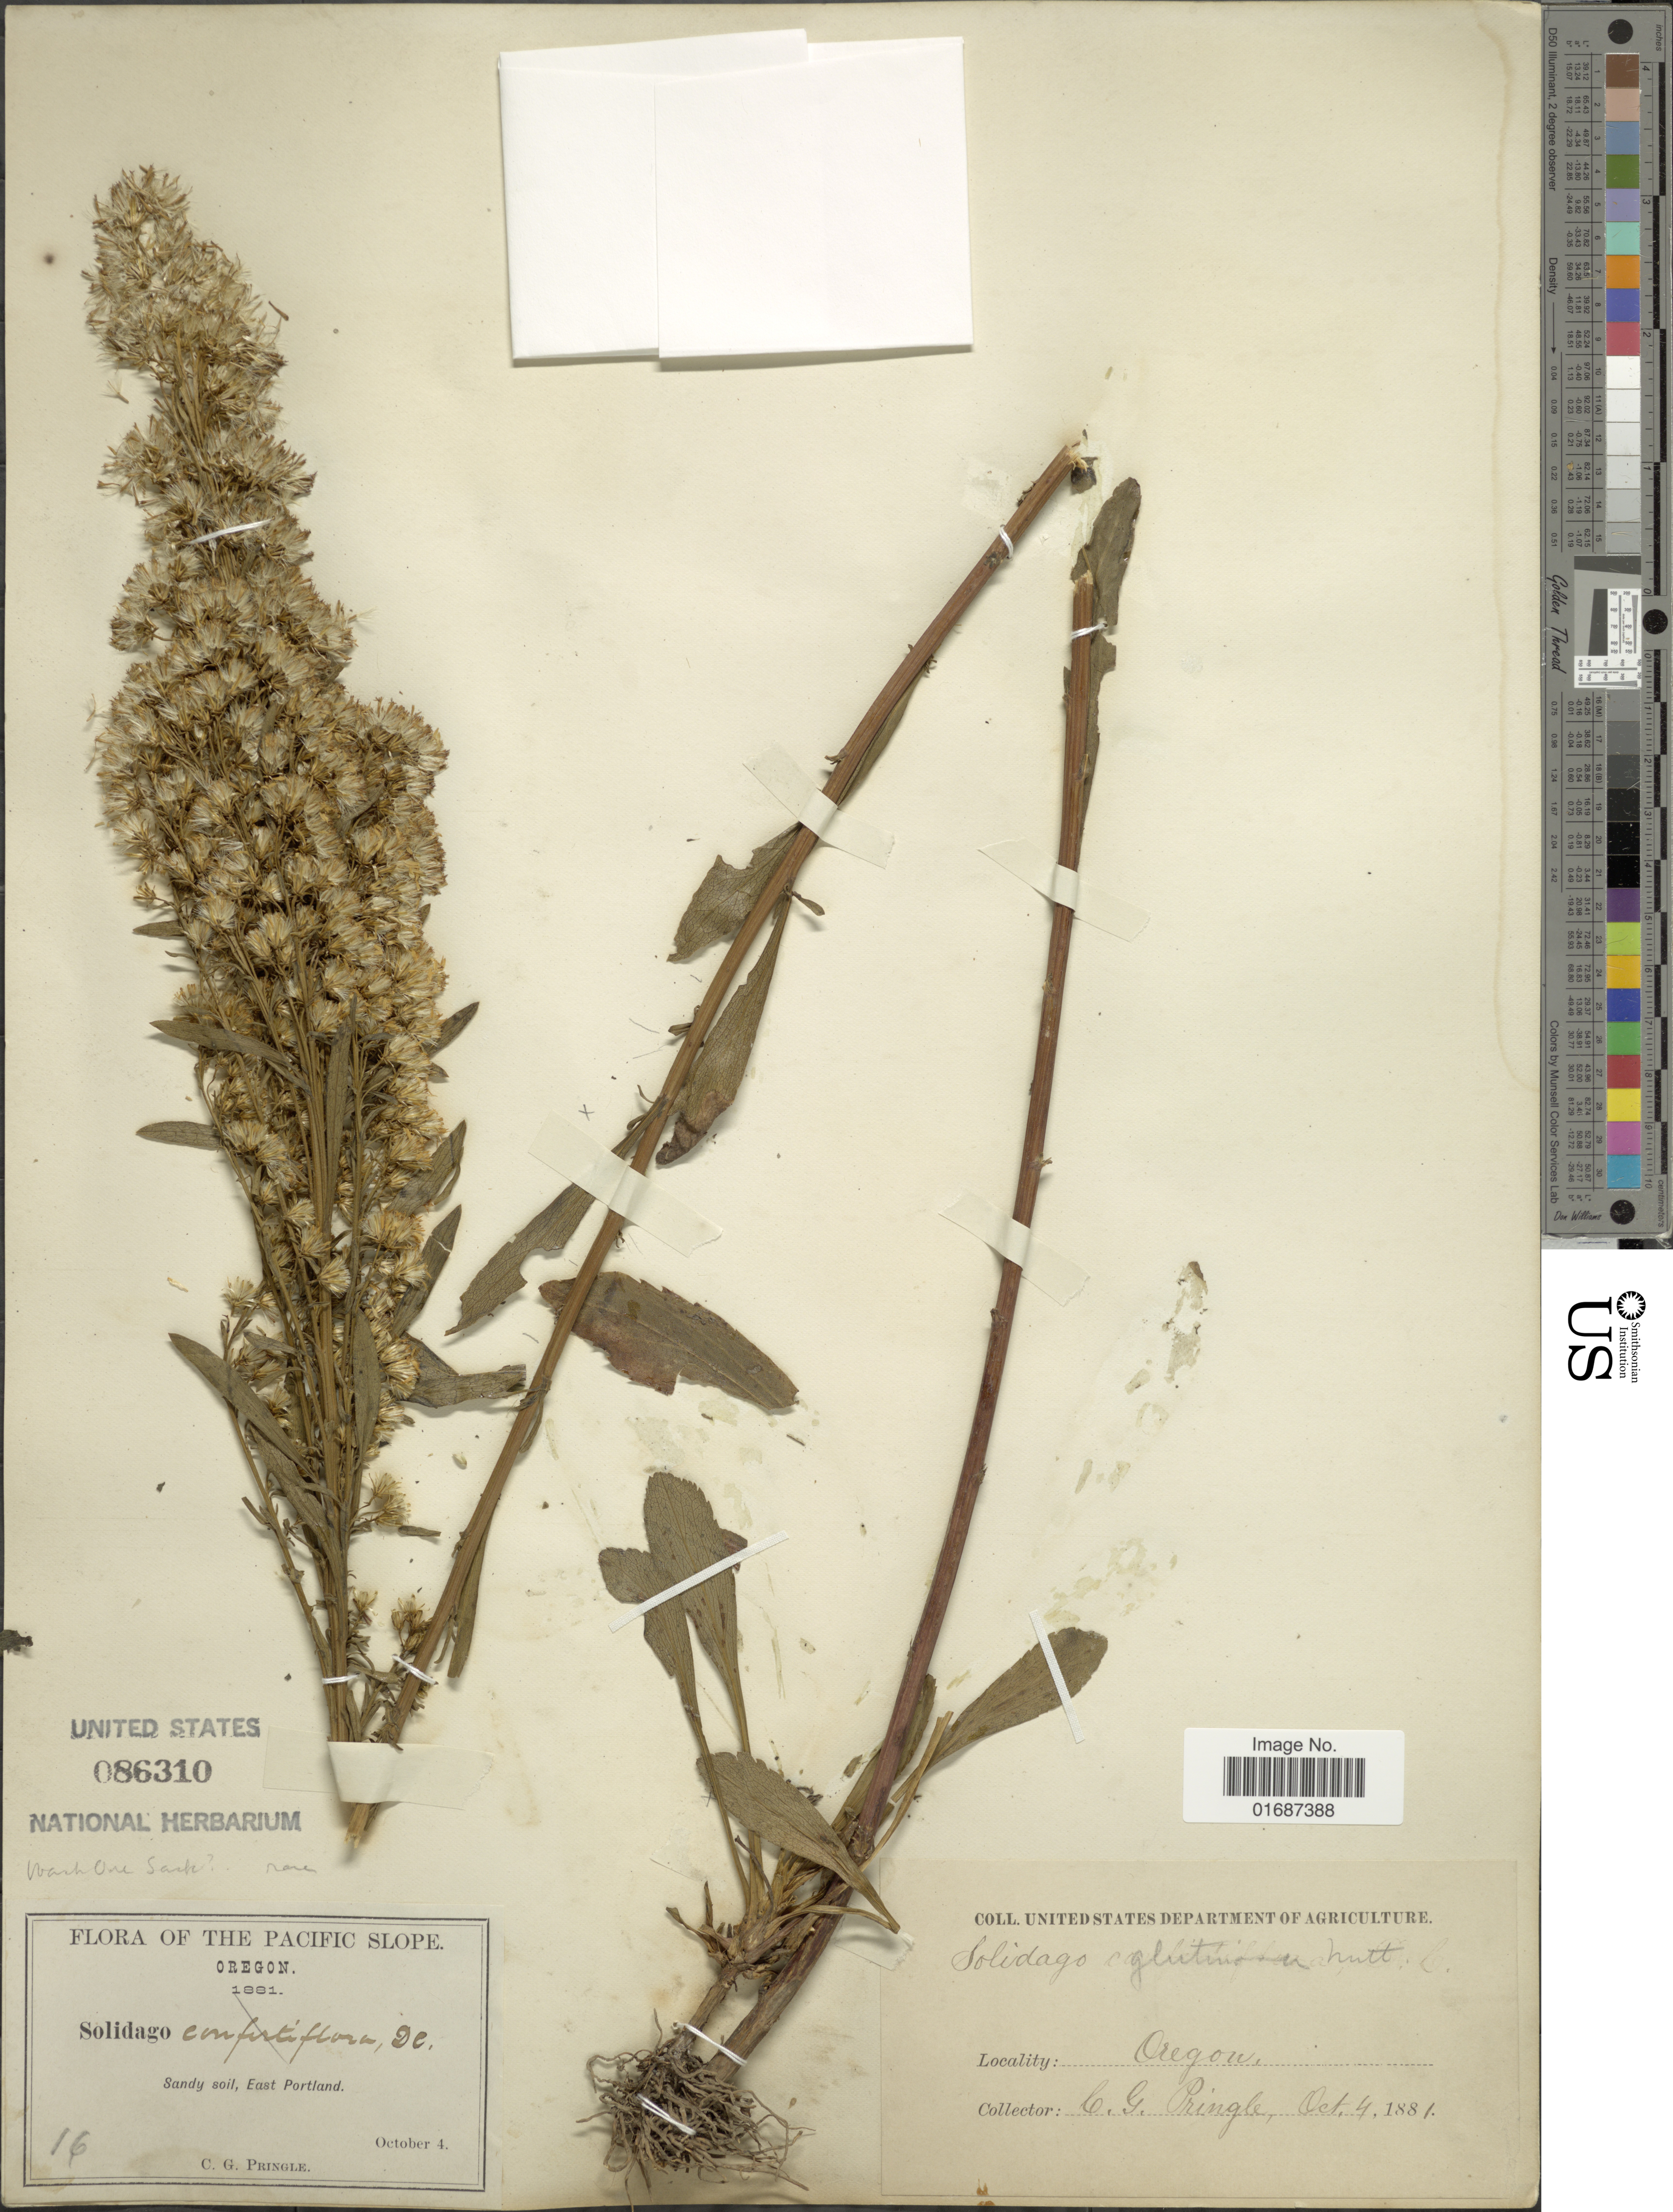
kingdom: Plantae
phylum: Tracheophyta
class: Magnoliopsida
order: Asterales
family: Asteraceae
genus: Solidago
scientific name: Solidago glutinosa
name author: Nutt.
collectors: C. G. Pringle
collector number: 16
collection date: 1881-10-04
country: United States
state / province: Oregon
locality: Pacifici Slope, Sandy soil, East Portland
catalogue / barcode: US 86310